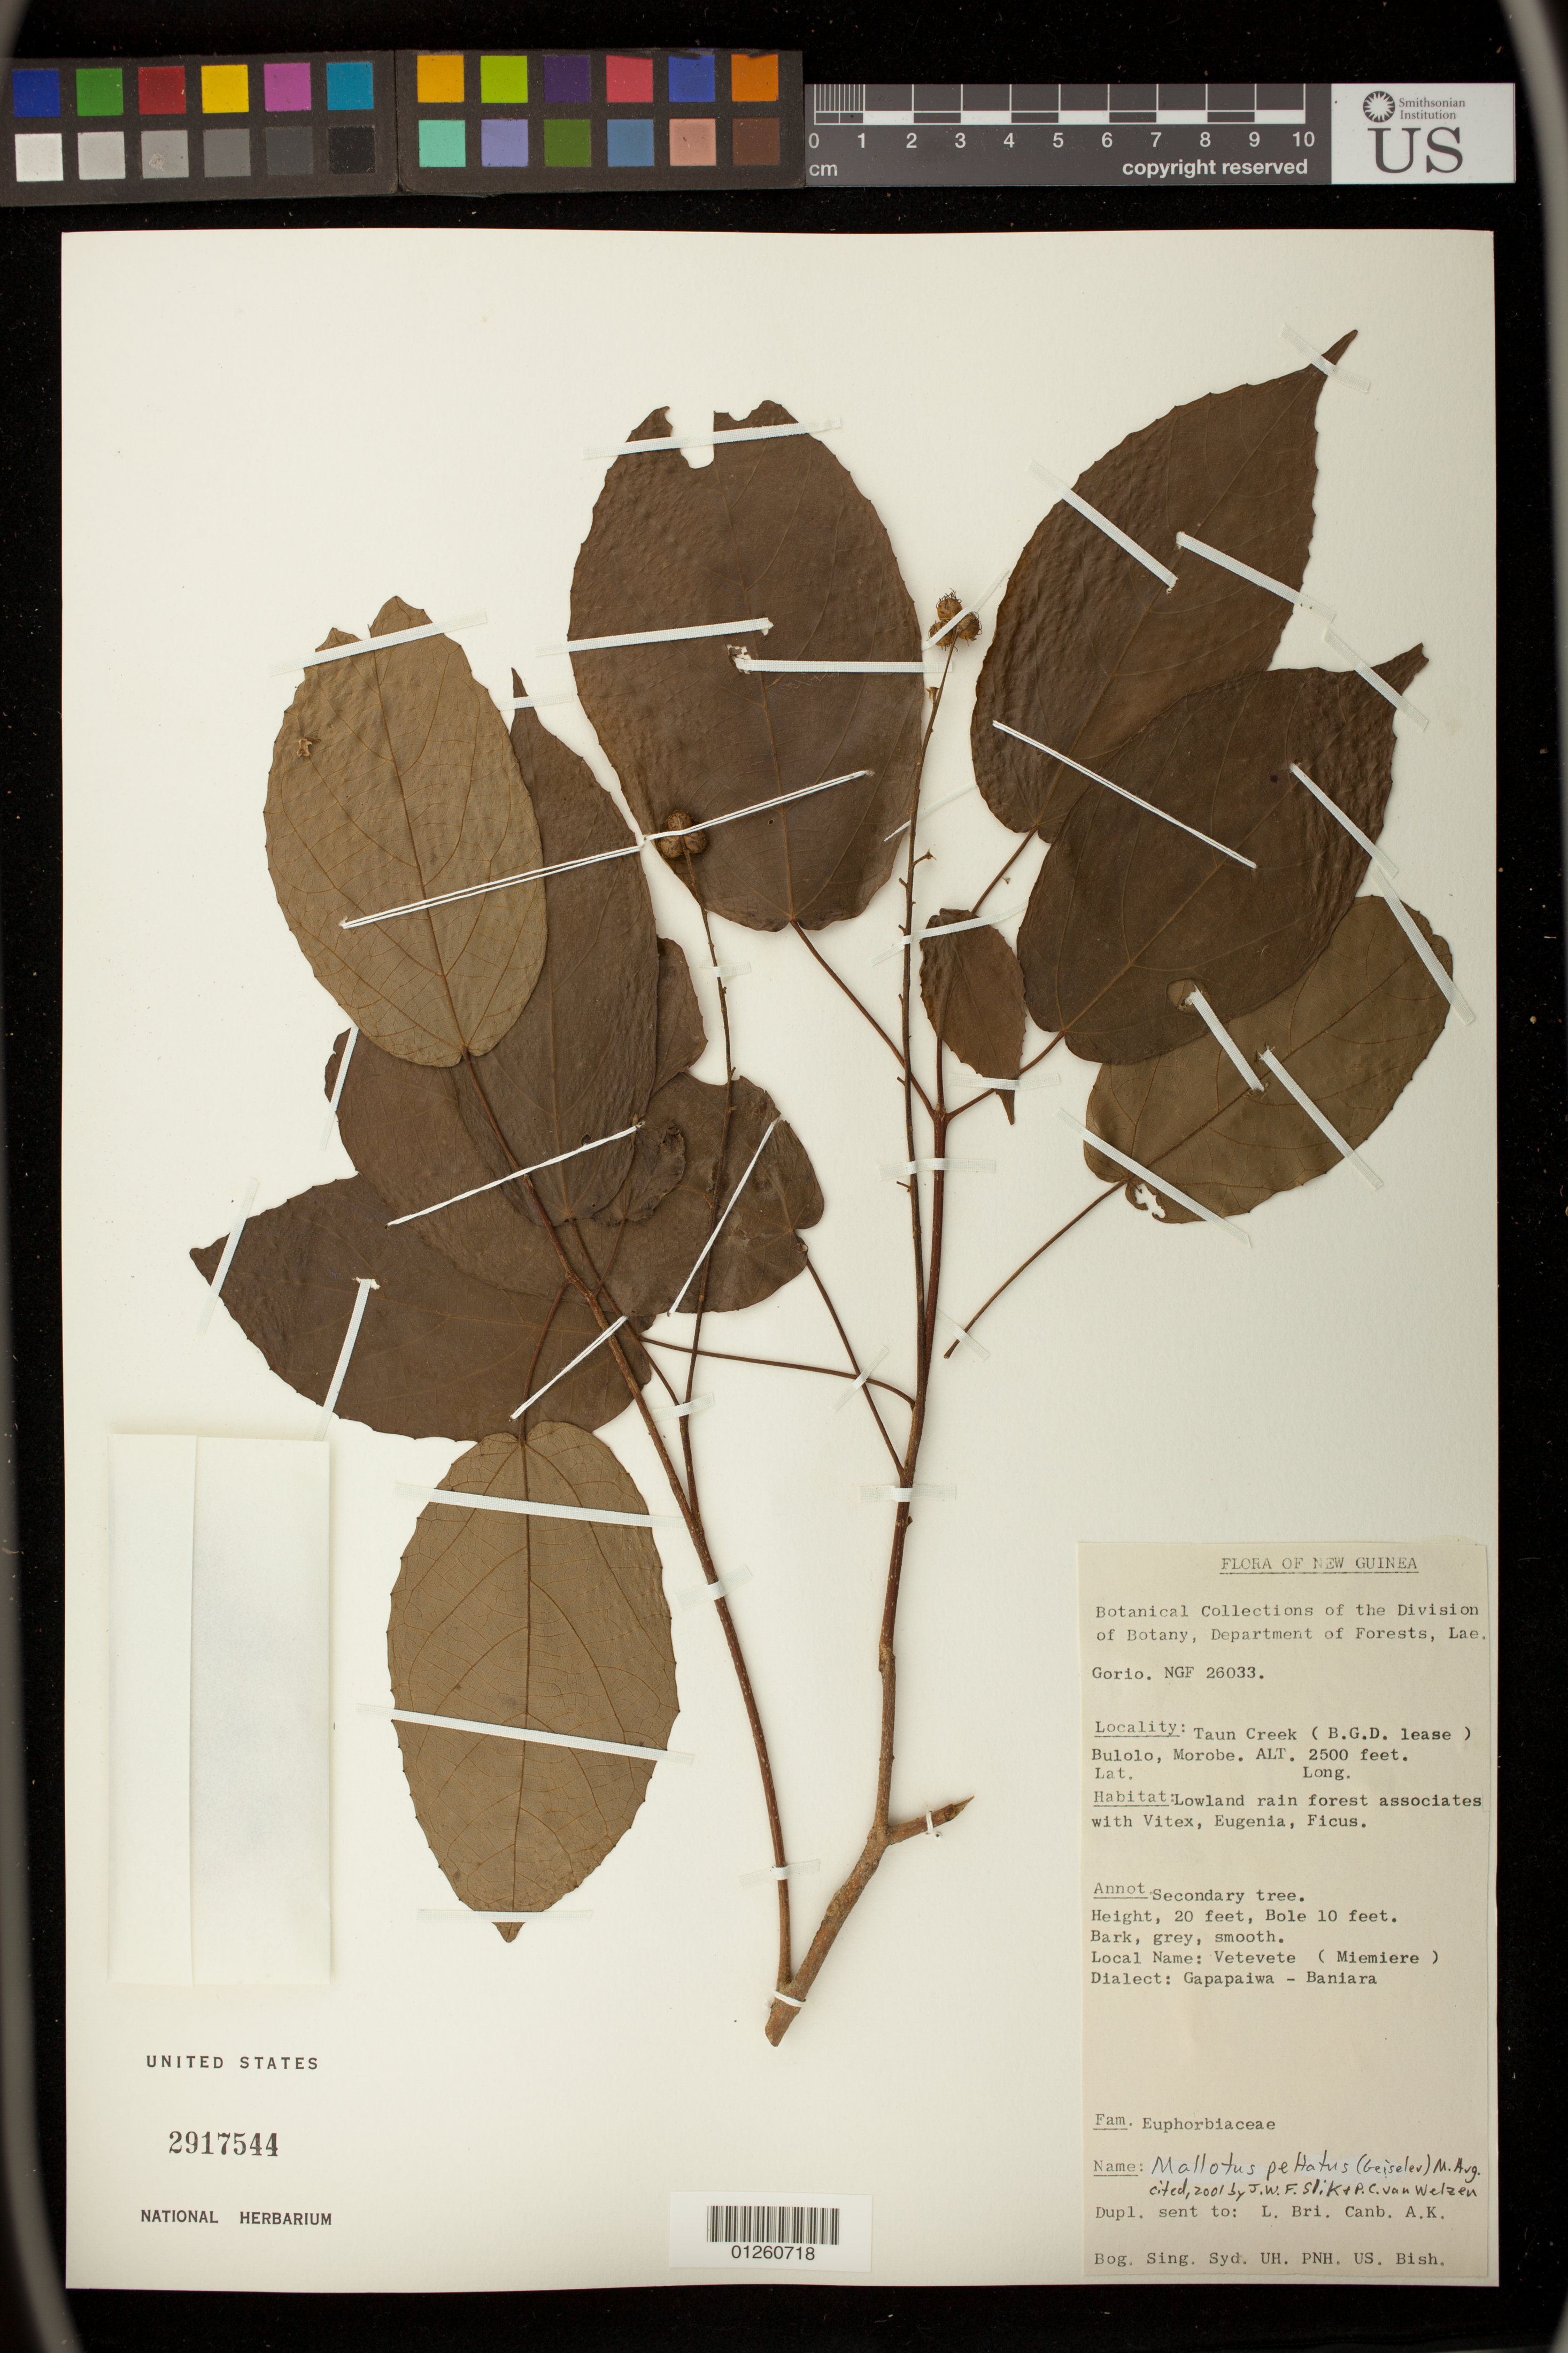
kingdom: Plantae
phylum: Tracheophyta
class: Magnoliopsida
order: Malpighiales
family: Euphorbiaceae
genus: Mallotus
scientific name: Mallotus peltatus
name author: (Geiseler) Müll. Arg.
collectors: Gorio, --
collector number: NGF 26033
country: Papua New Guinea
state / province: Morobe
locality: Taun Creek (B.G.D. lease) Bulolo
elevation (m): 762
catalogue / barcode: US 2917544